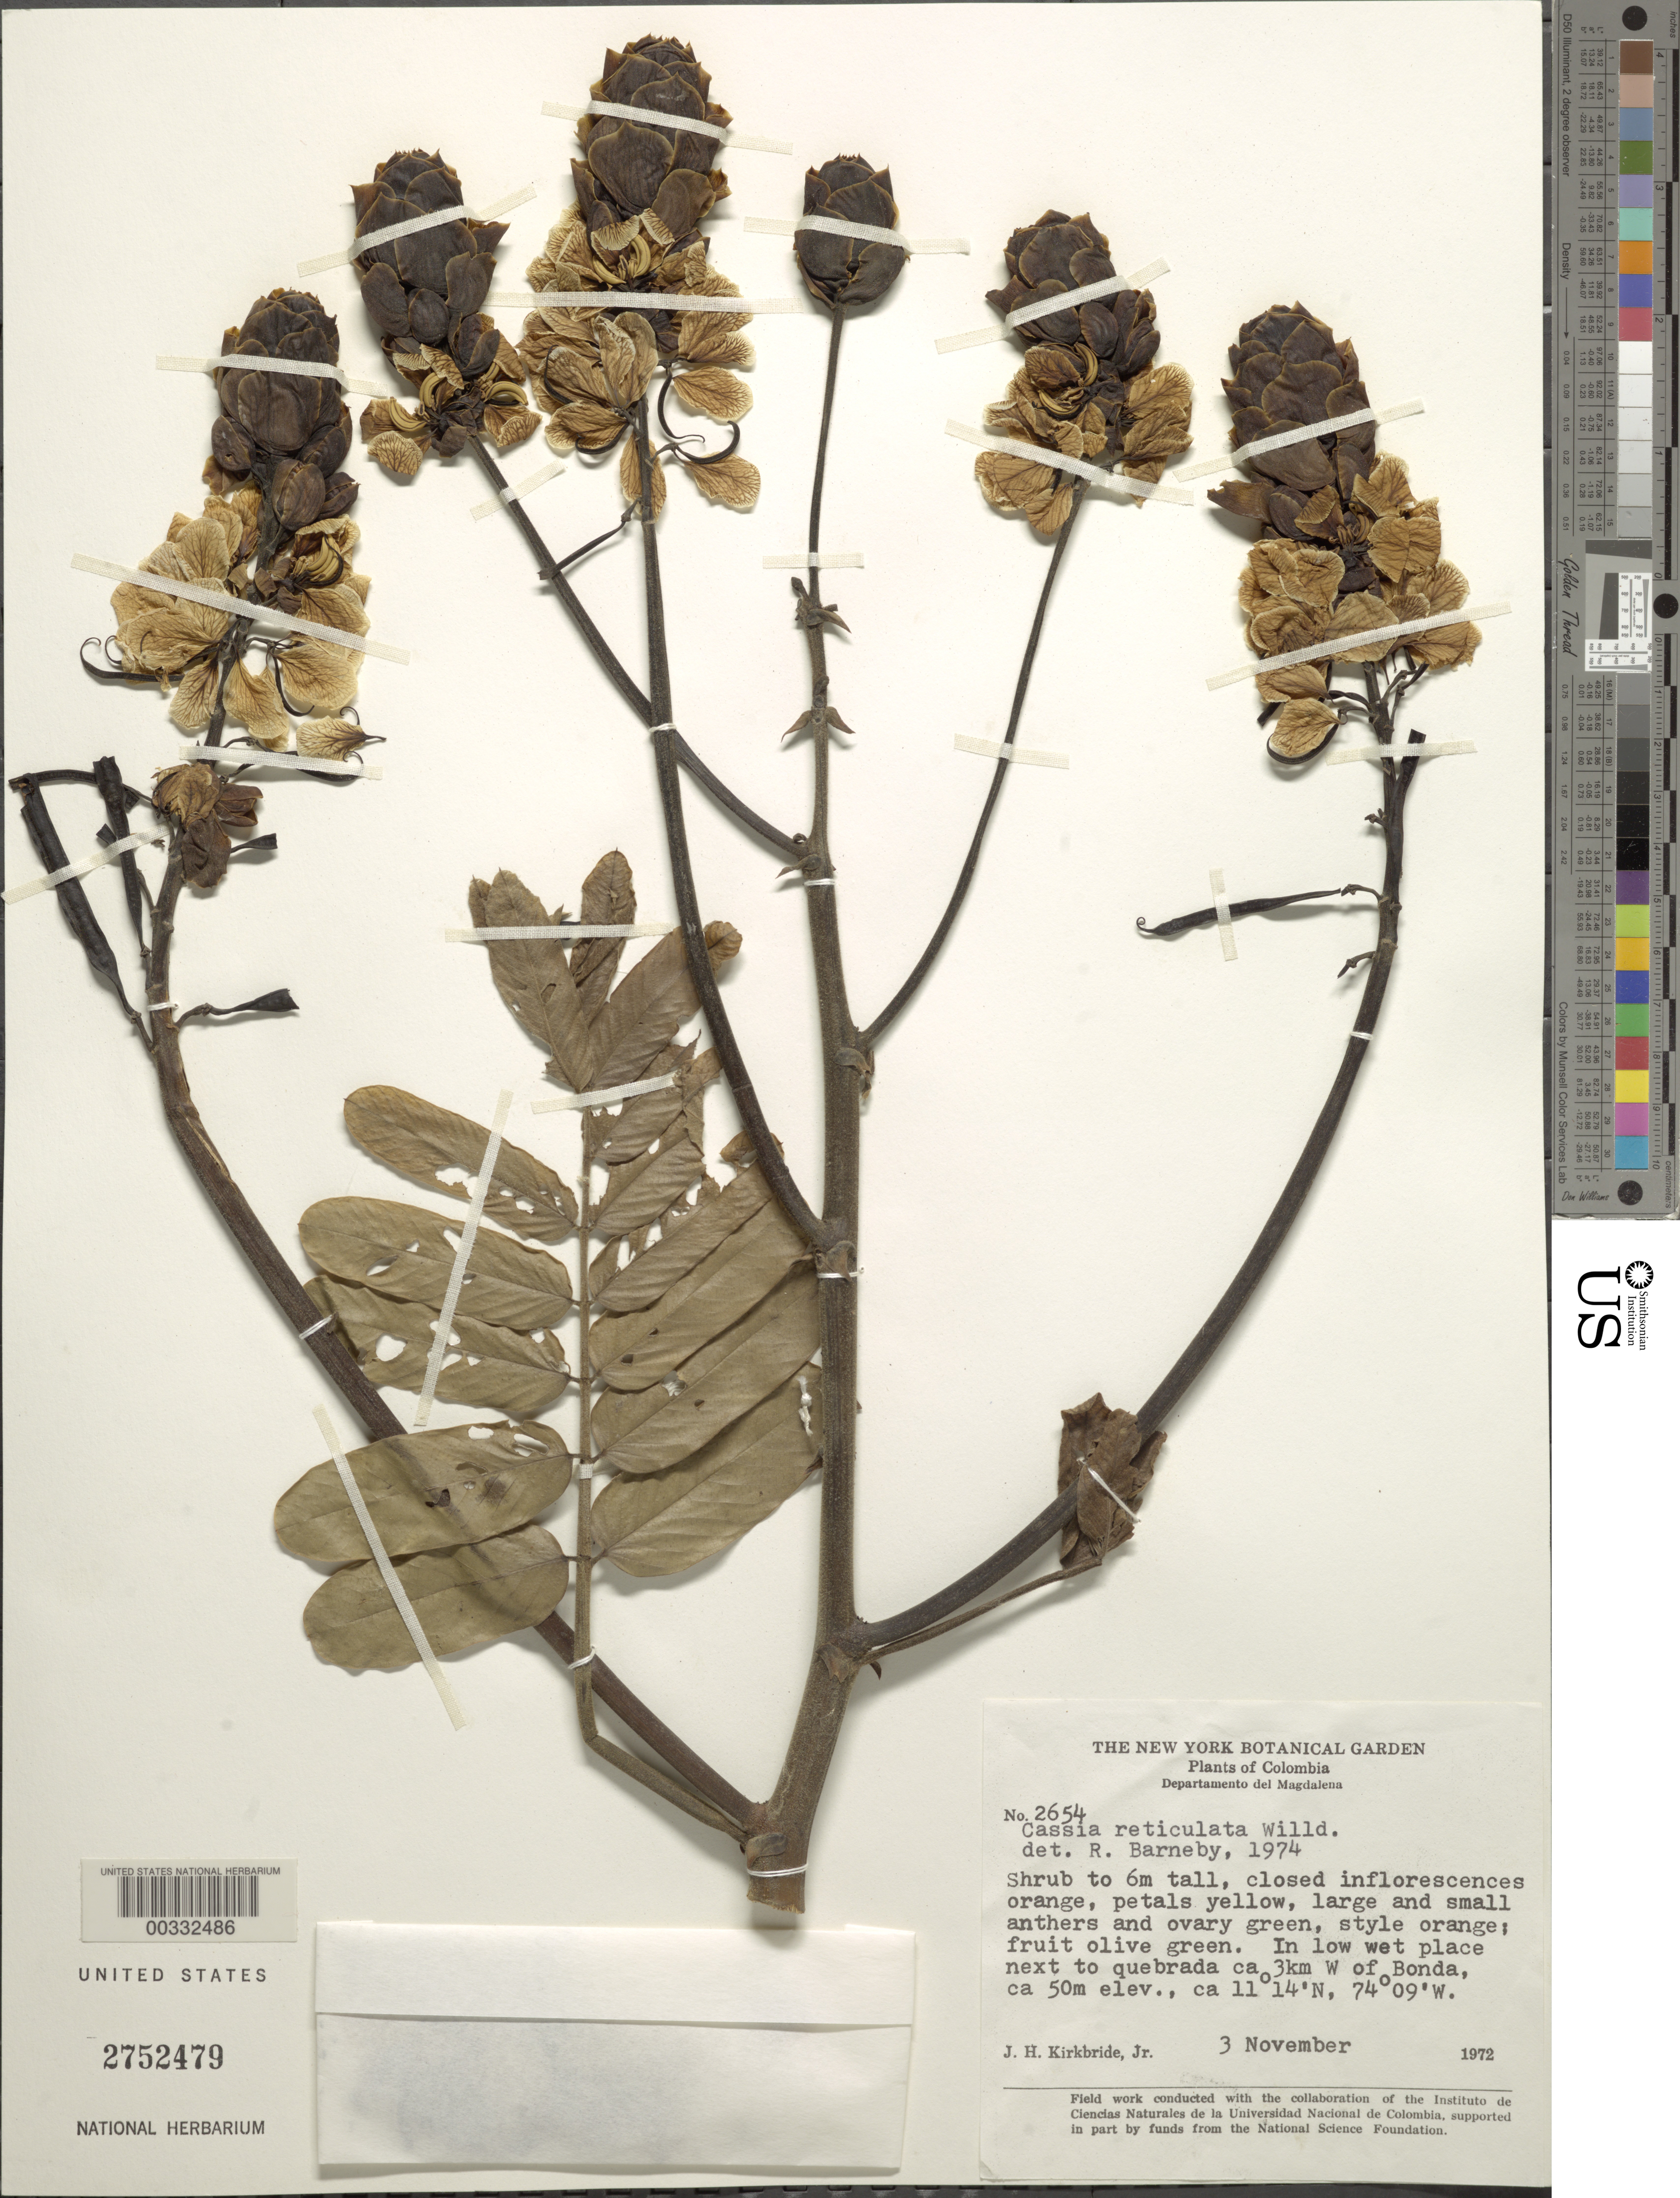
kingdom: Plantae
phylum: Tracheophyta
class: Magnoliopsida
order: Fabales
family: Fabaceae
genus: Senna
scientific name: Senna reticulata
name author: (Willd.) H.S. Irwin & Barneby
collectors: J. H. Kirkbride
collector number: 2654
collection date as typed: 03 Nov 1972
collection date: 1972-11-03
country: Colombia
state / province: Magdalena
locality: Next to Quebrada ca 3 km W of bonda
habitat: In low wet place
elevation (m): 50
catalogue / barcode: US 2752479